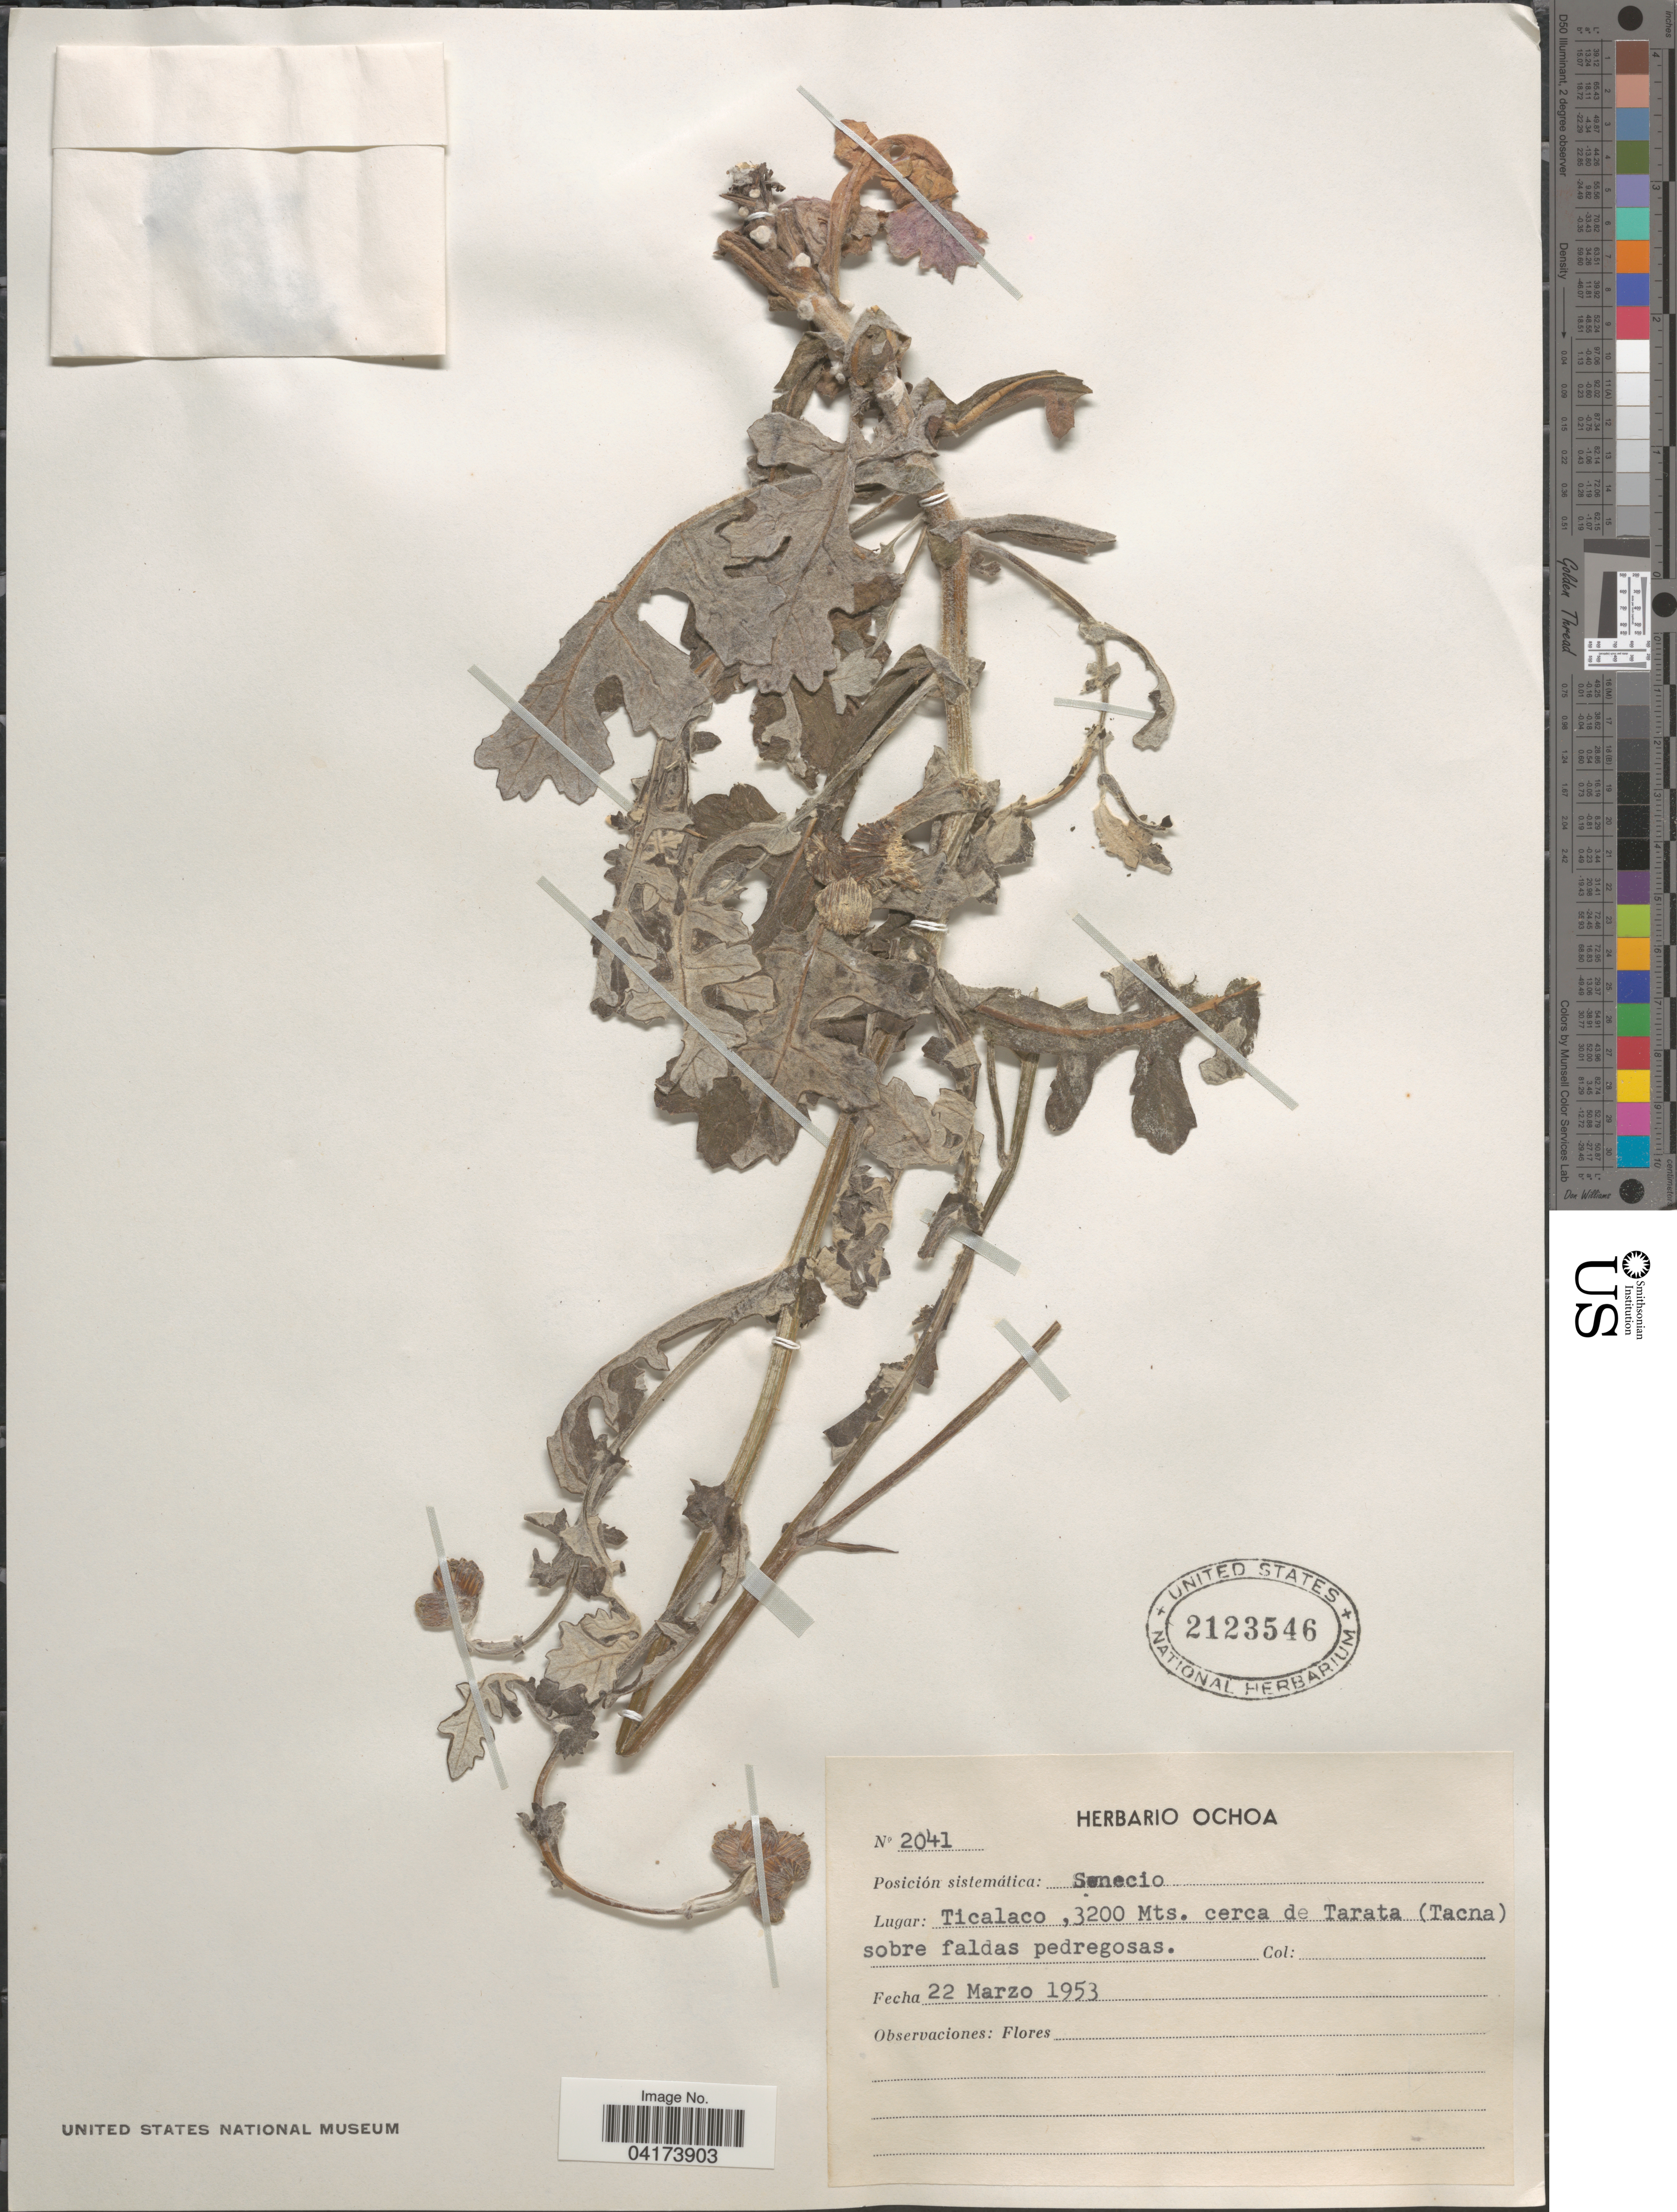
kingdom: Plantae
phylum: Tracheophyta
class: Magnoliopsida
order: Asterales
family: Asteraceae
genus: Senecio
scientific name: Senecio sp.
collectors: ex herb. Ochoa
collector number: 2041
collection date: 1953-03-22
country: Peru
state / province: Tacna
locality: Ticalaco, cerca de Tarata.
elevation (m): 3200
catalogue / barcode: US 2123546